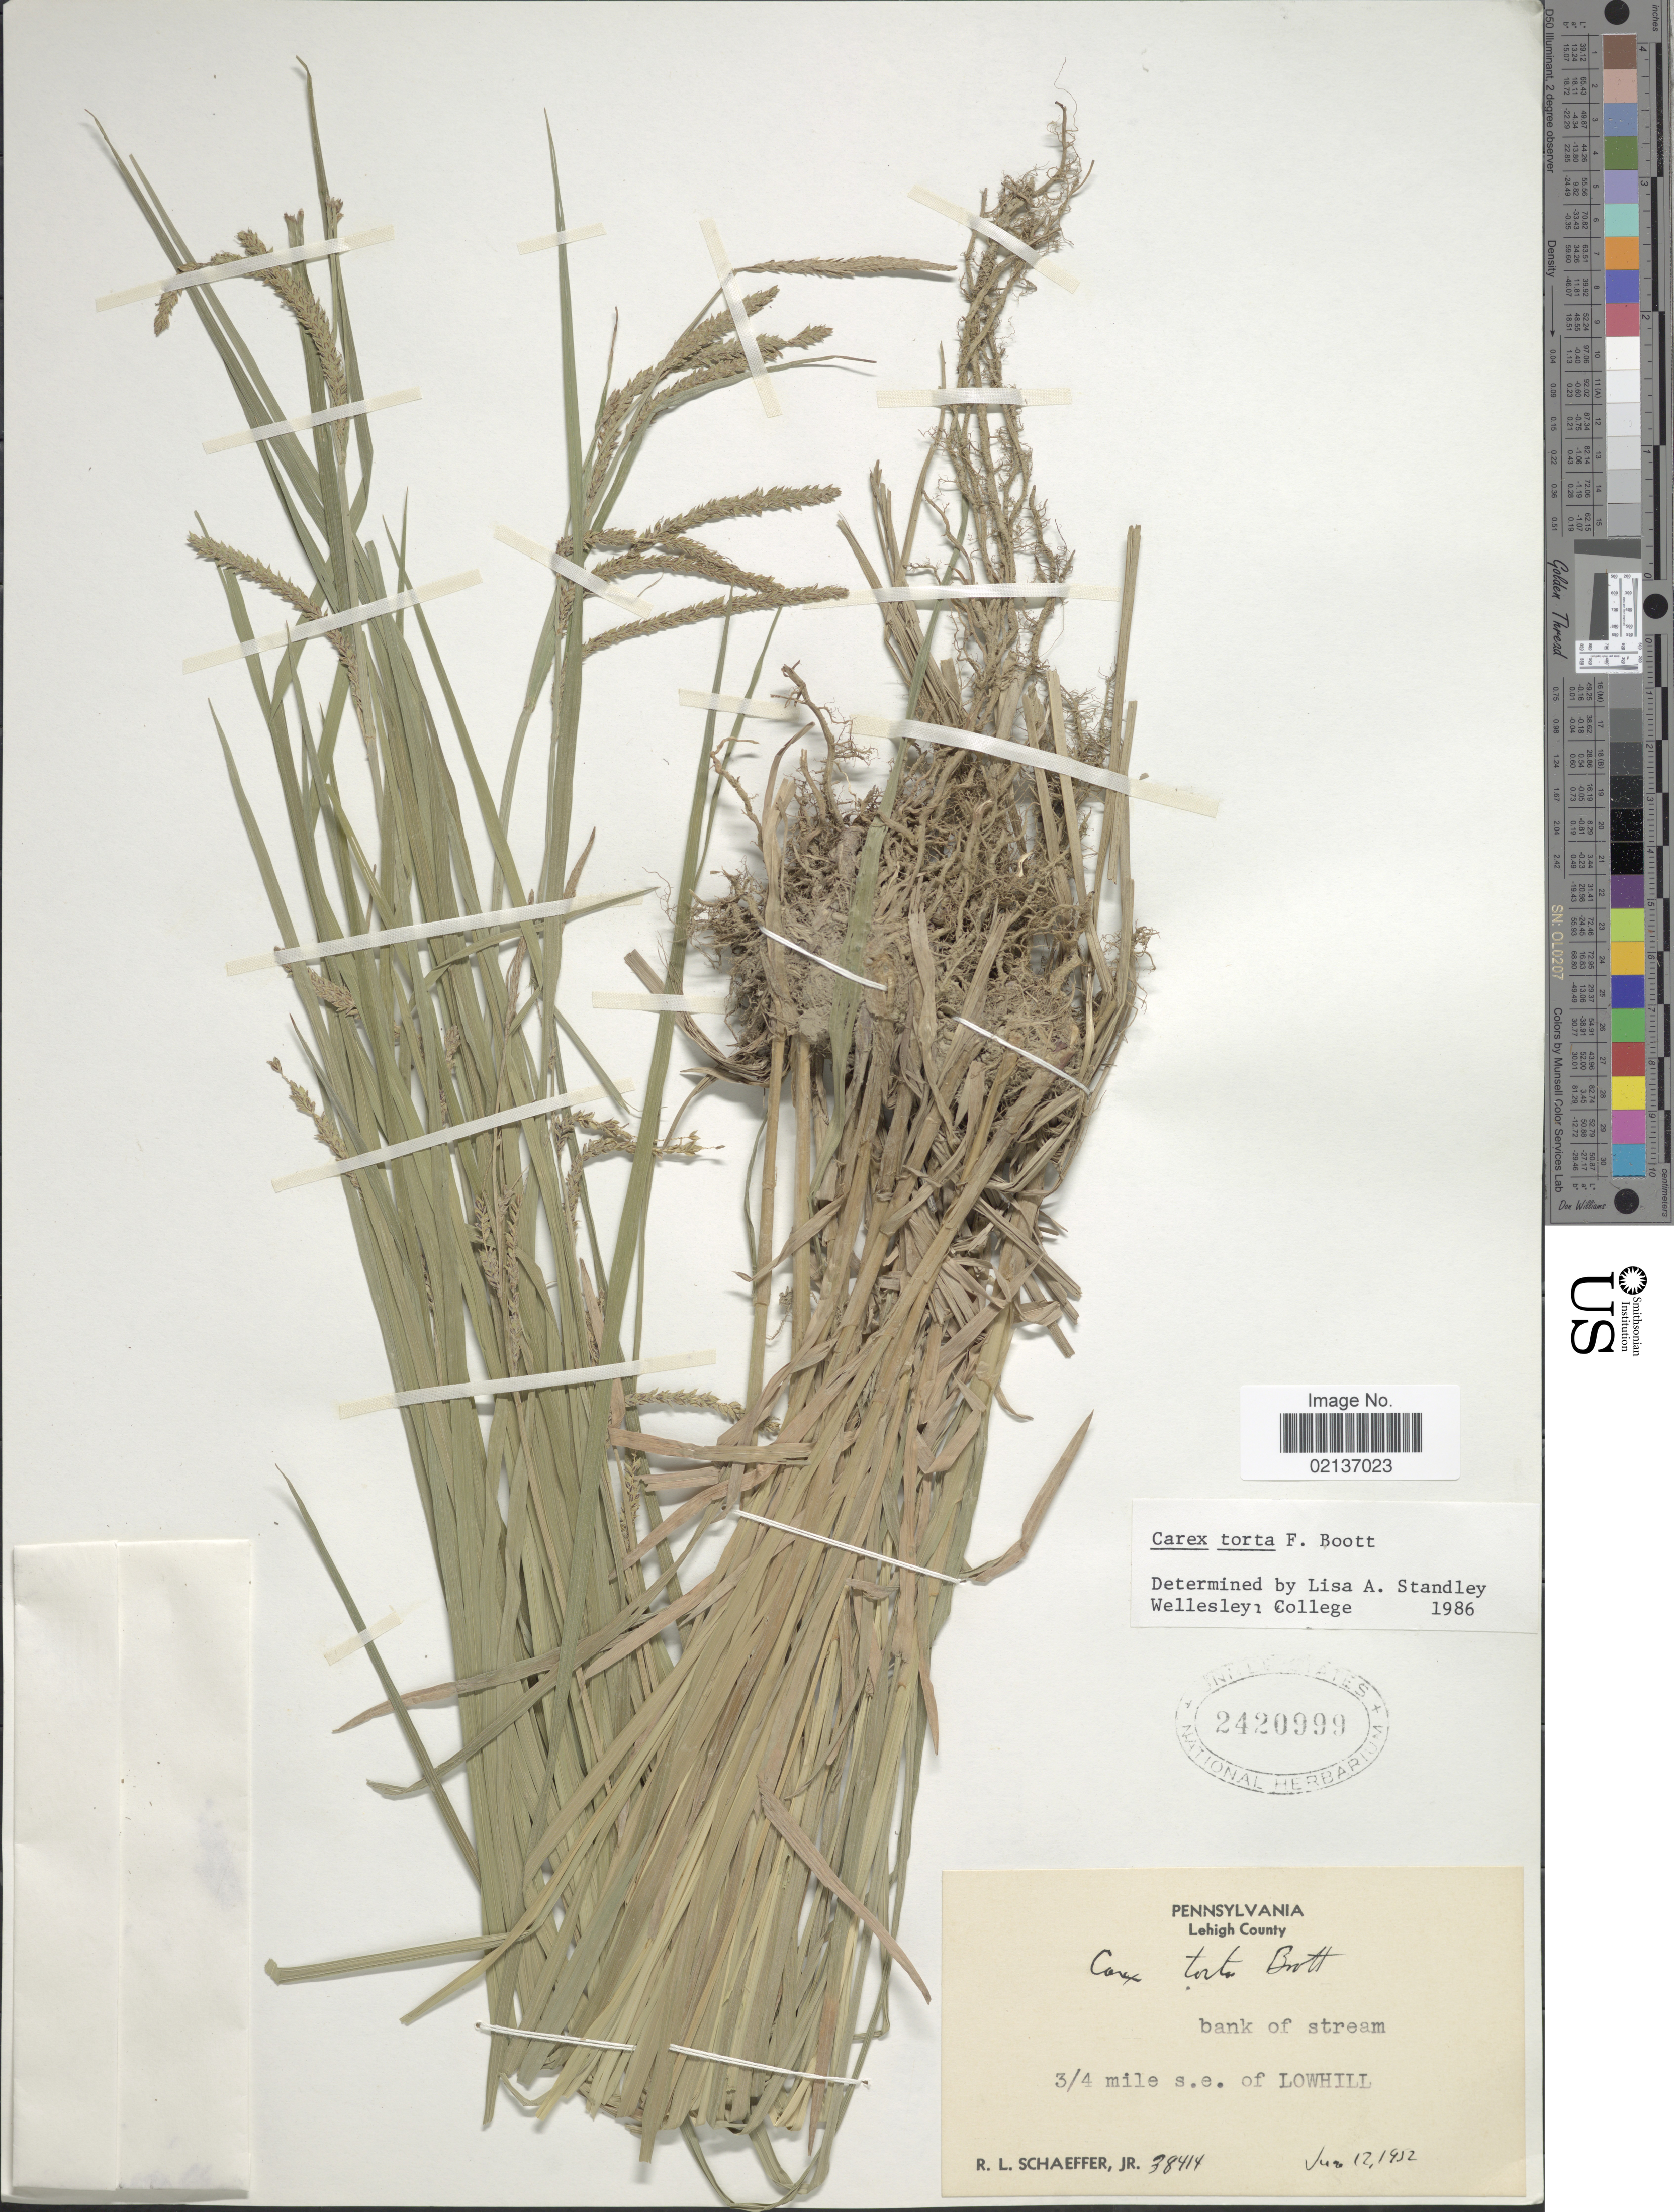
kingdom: Plantae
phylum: Tracheophyta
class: Liliopsida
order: Poales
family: Cyperaceae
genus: Carex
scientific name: Carex torta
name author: Boott ex Tuck.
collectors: R. L. Schaeffer Jr.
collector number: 38414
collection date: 1952-06-12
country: United States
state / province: Pennsylvania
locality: Lehigh County, 3/4 bmile s.e. of Lowhill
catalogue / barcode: US 2420999